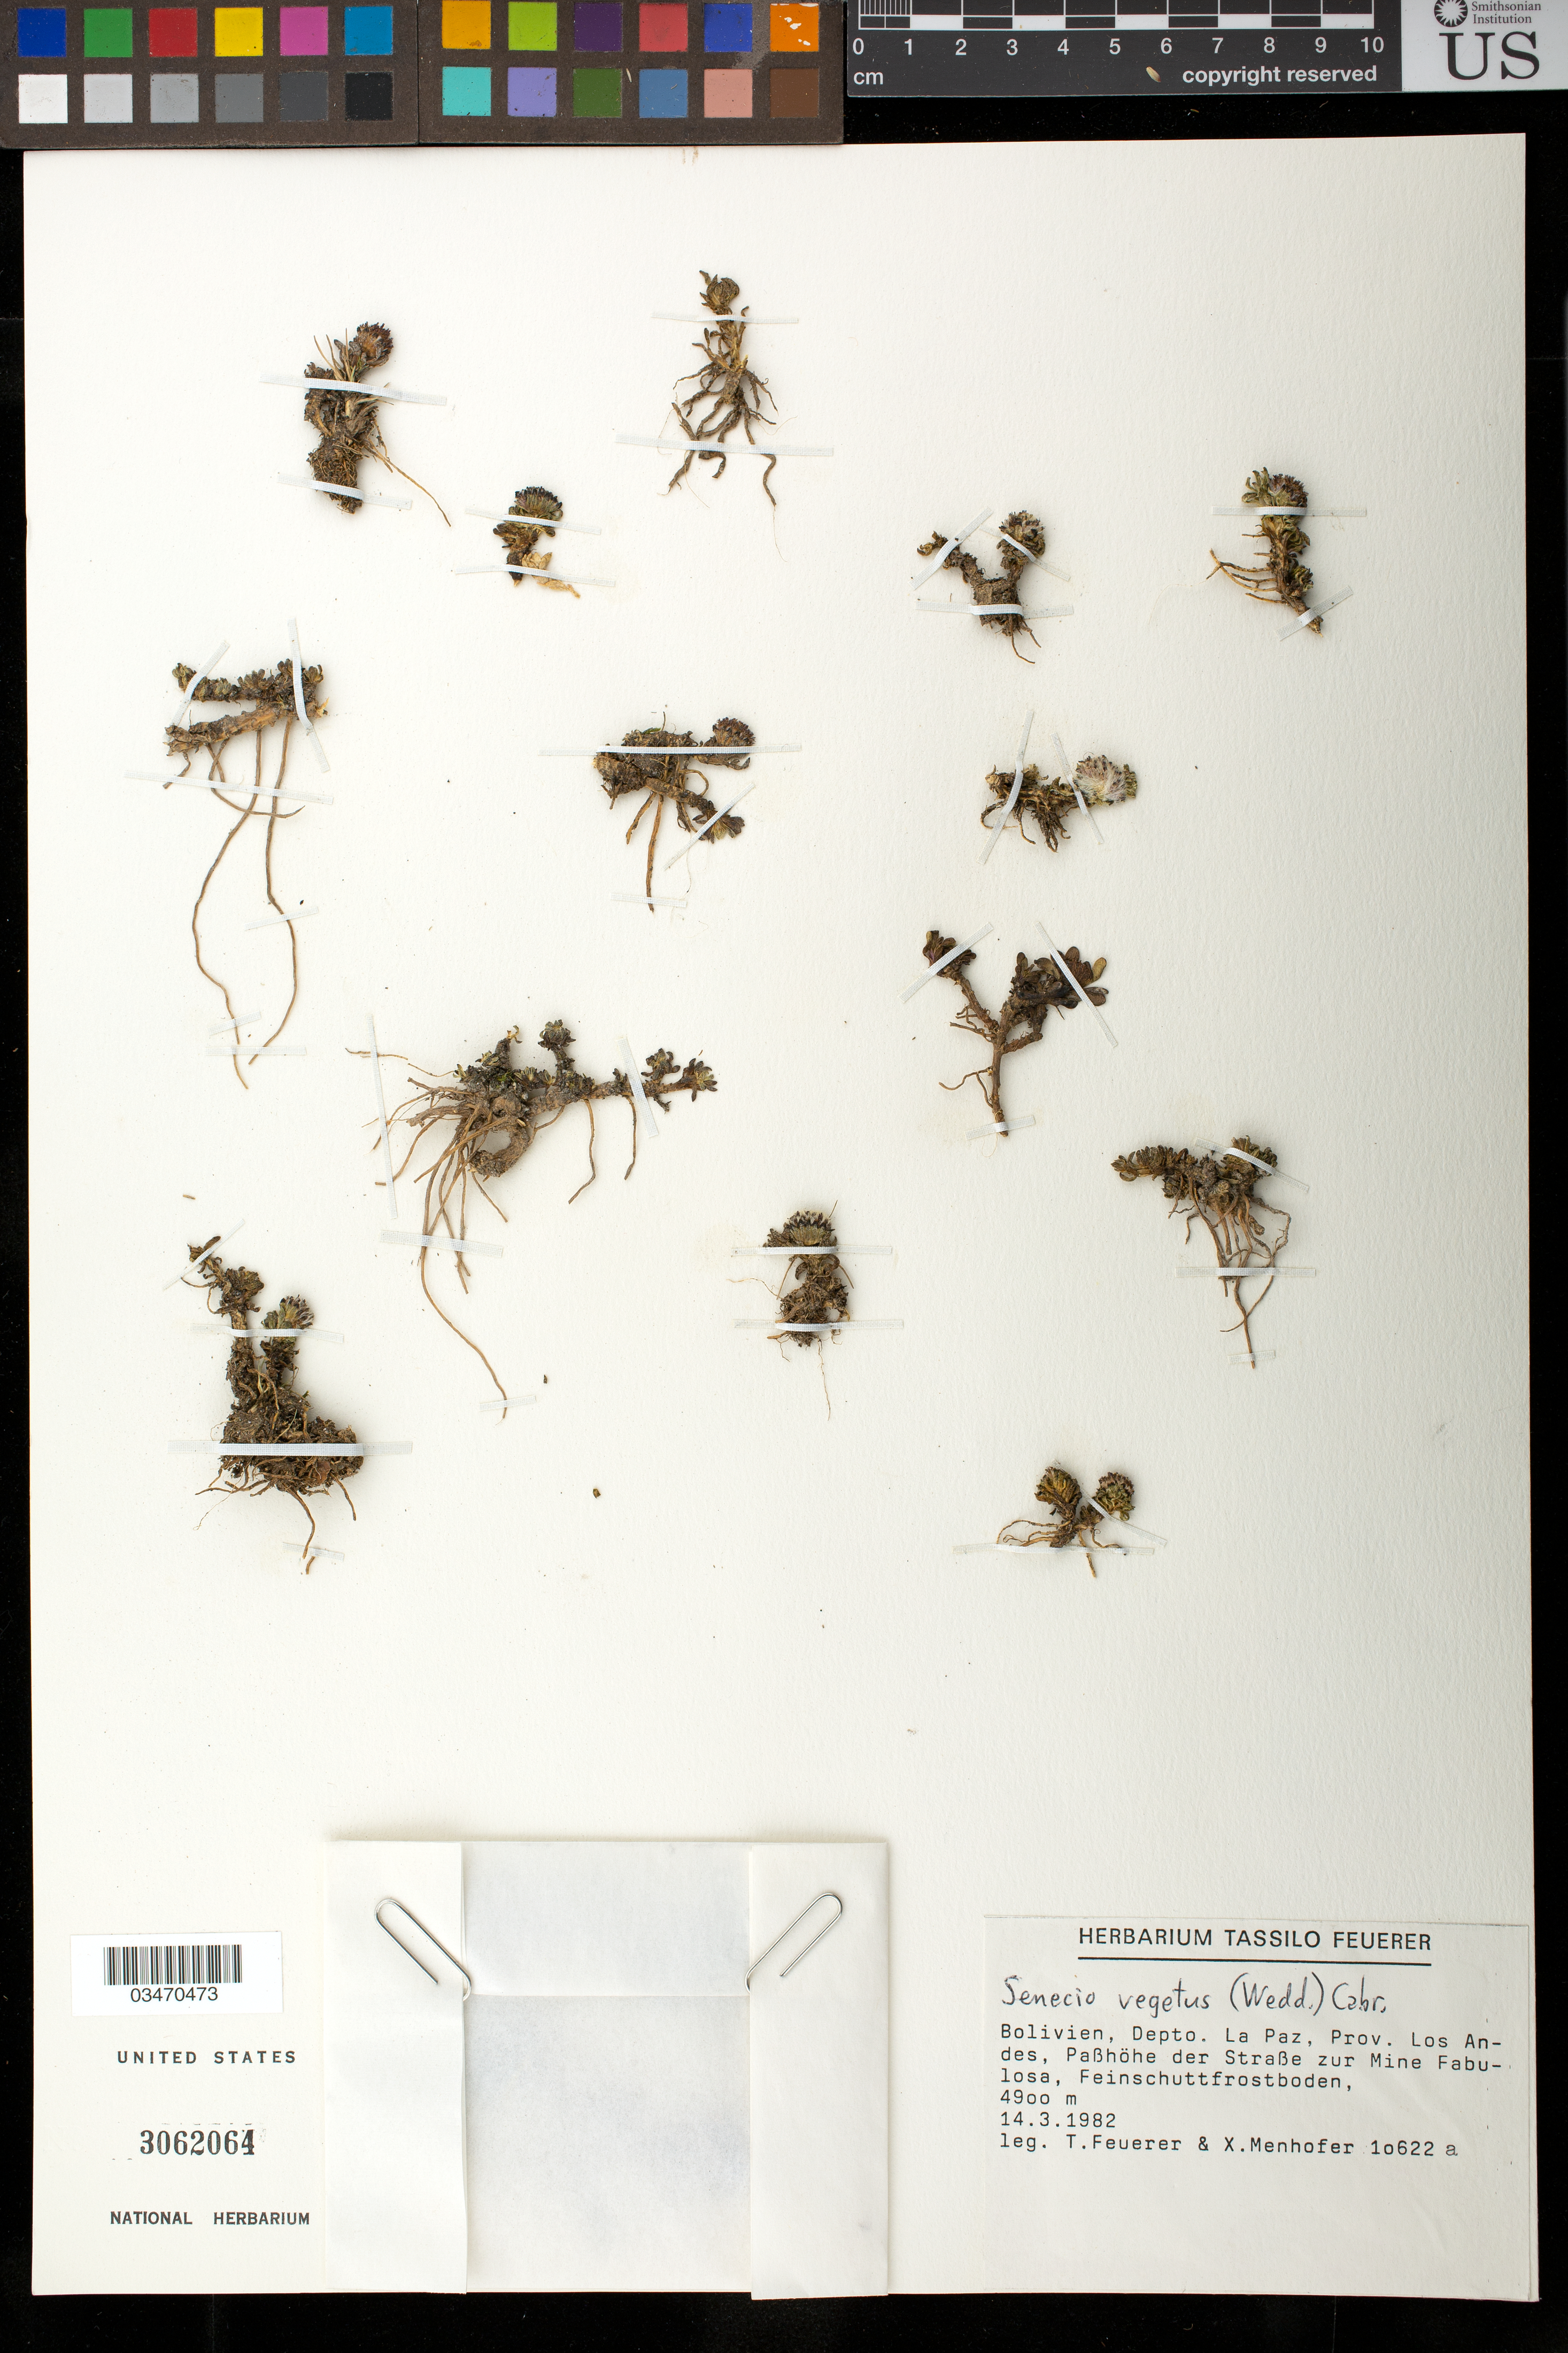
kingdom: Plantae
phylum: Tracheophyta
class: Magnoliopsida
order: Asterales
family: Asteraceae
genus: Senecio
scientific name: Senecio vegetus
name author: (Wedd.) Cabrera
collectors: T. Feuerer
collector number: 10622 a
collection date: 1982-03-14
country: Bolivia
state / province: La Paz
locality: Prov. Los Andes, Passhohe de Strasse zur Mine Fabulosa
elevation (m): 4900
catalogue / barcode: US 3062064